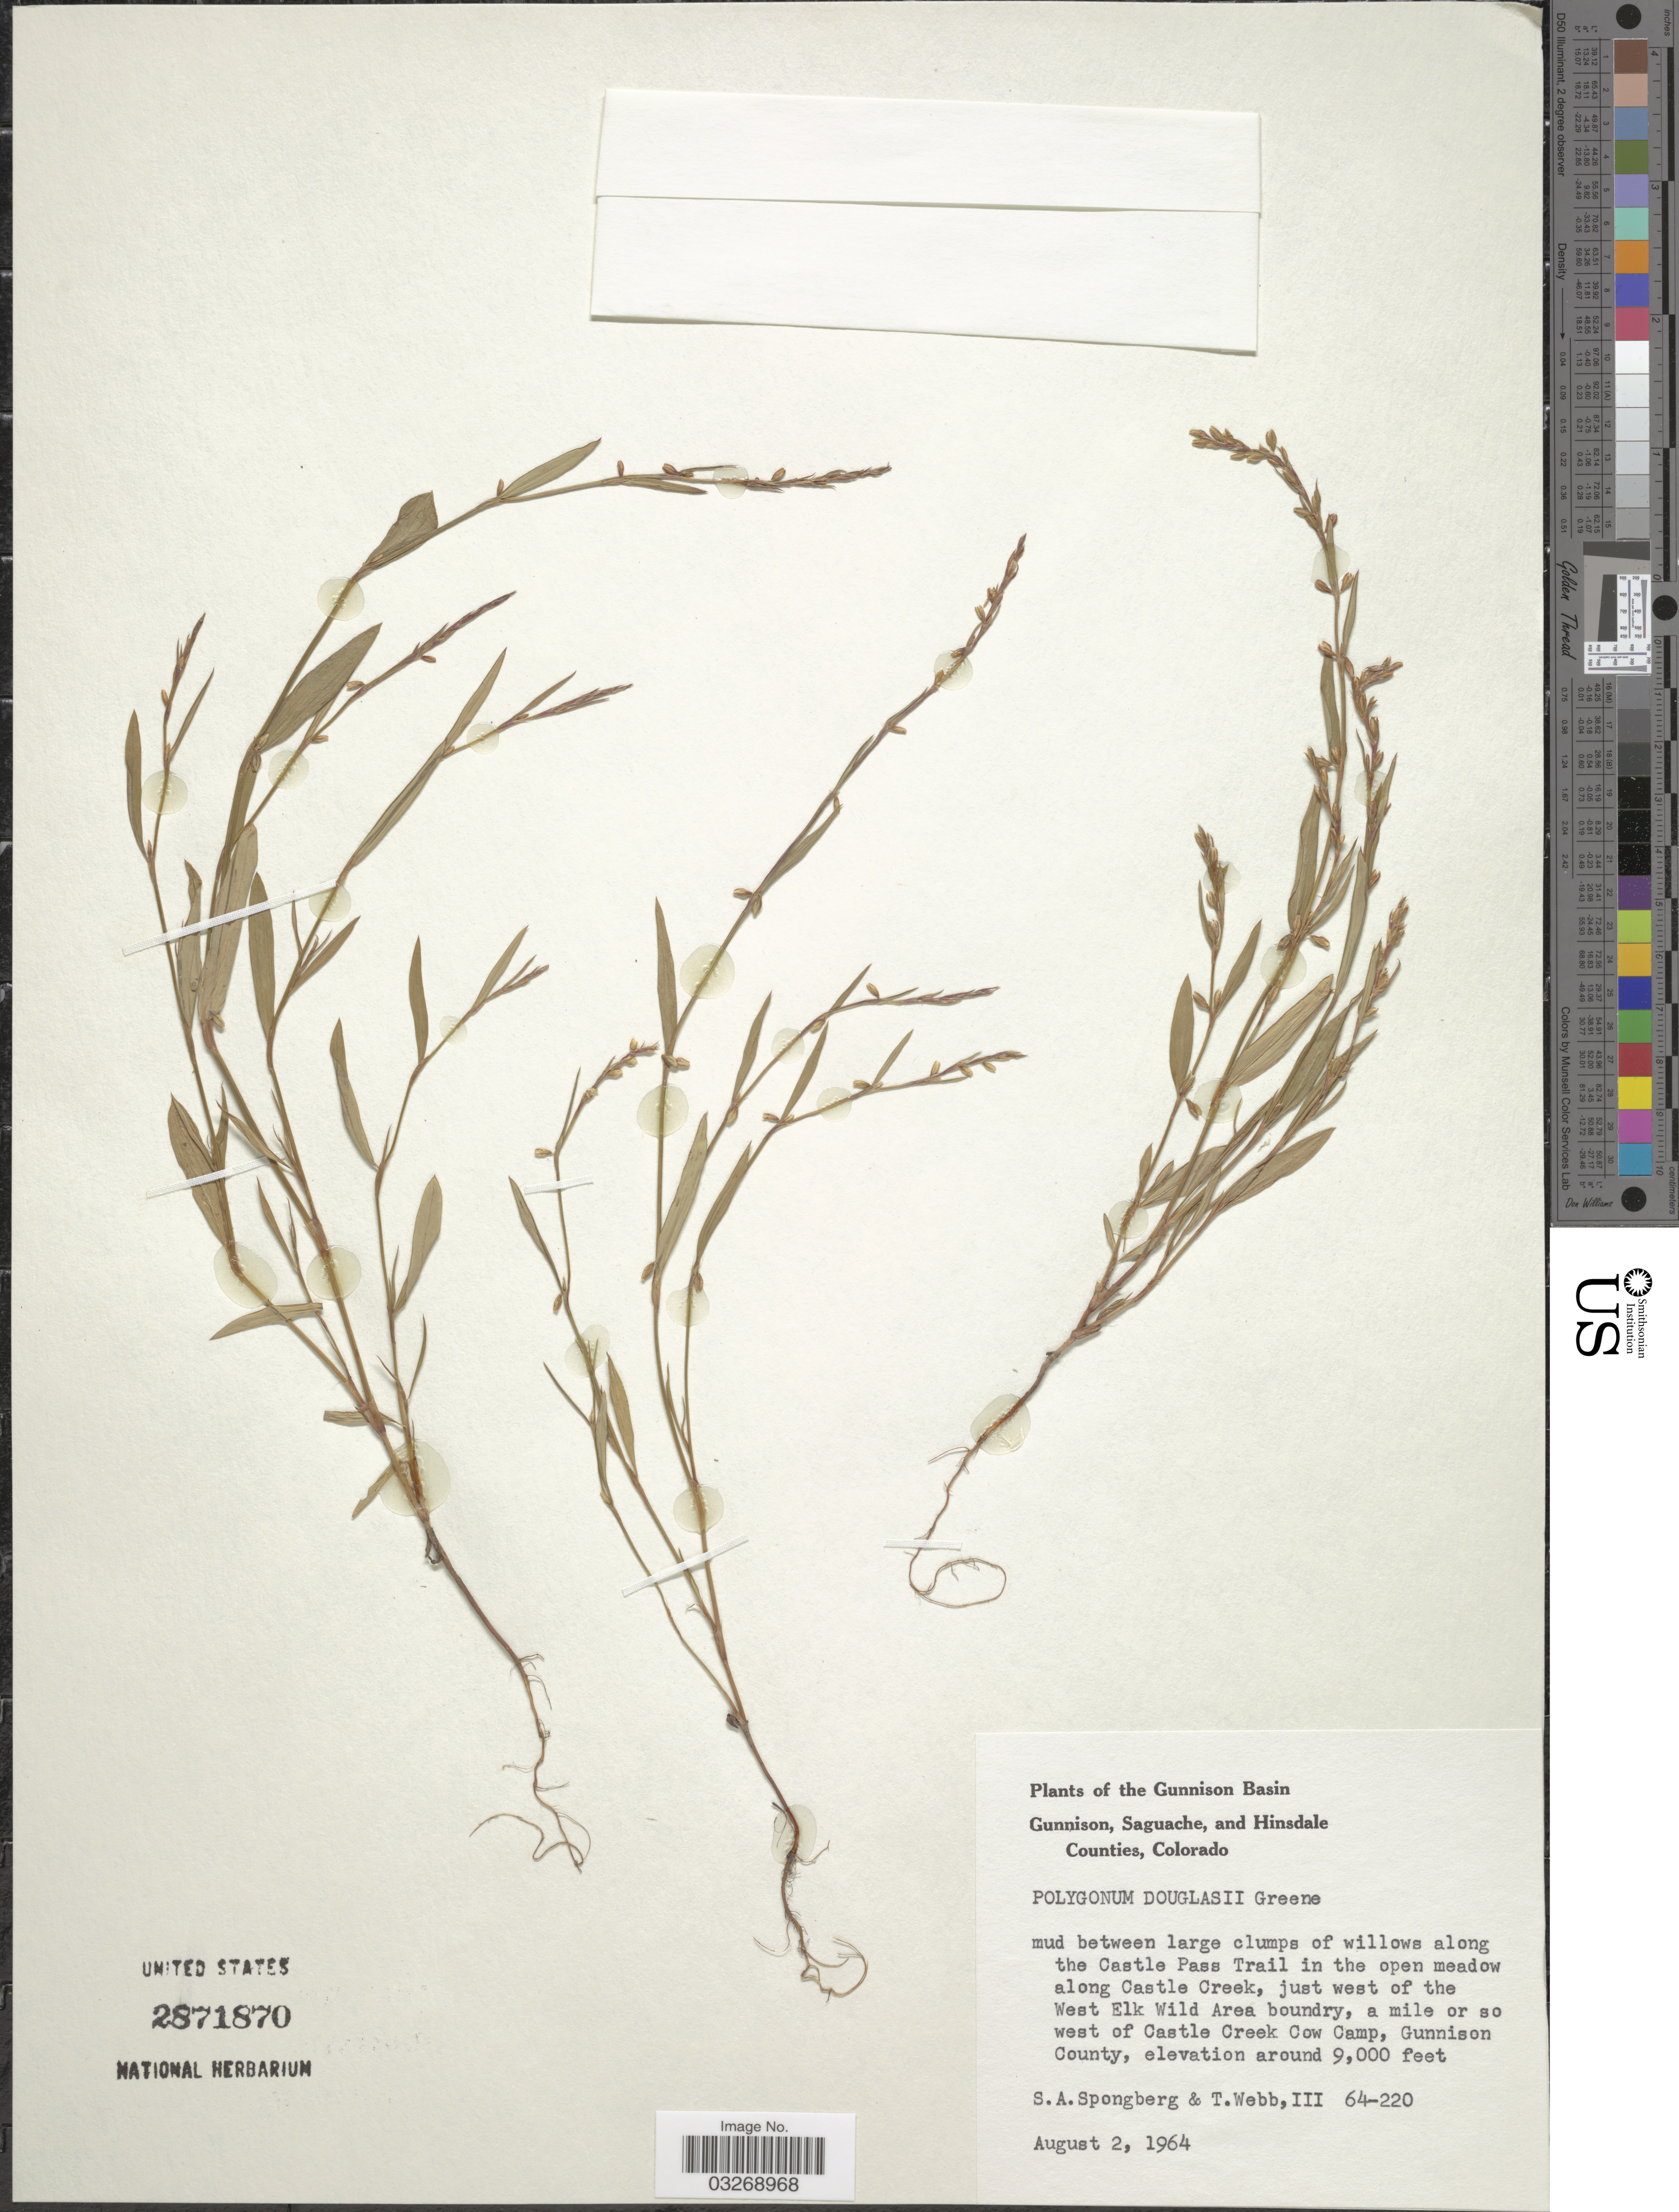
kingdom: Plantae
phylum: Tracheophyta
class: Magnoliopsida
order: Caryophyllales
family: Polygonaceae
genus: Polygonum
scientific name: Polygonum douglasii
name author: Greene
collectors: S. A.Spongberg & T. Webb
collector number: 64-220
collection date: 1964-08-02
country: United States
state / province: Colorado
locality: The Gunnison Basin. Mud between large clumps of willows along the Castle Pass Trail in the open meadow along Castle Creek, just west of the West Elk Wild Area boundary, a mile or so west of Castle Creek Cow Camp, Gunnison County.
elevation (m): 2743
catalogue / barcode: US 2871870